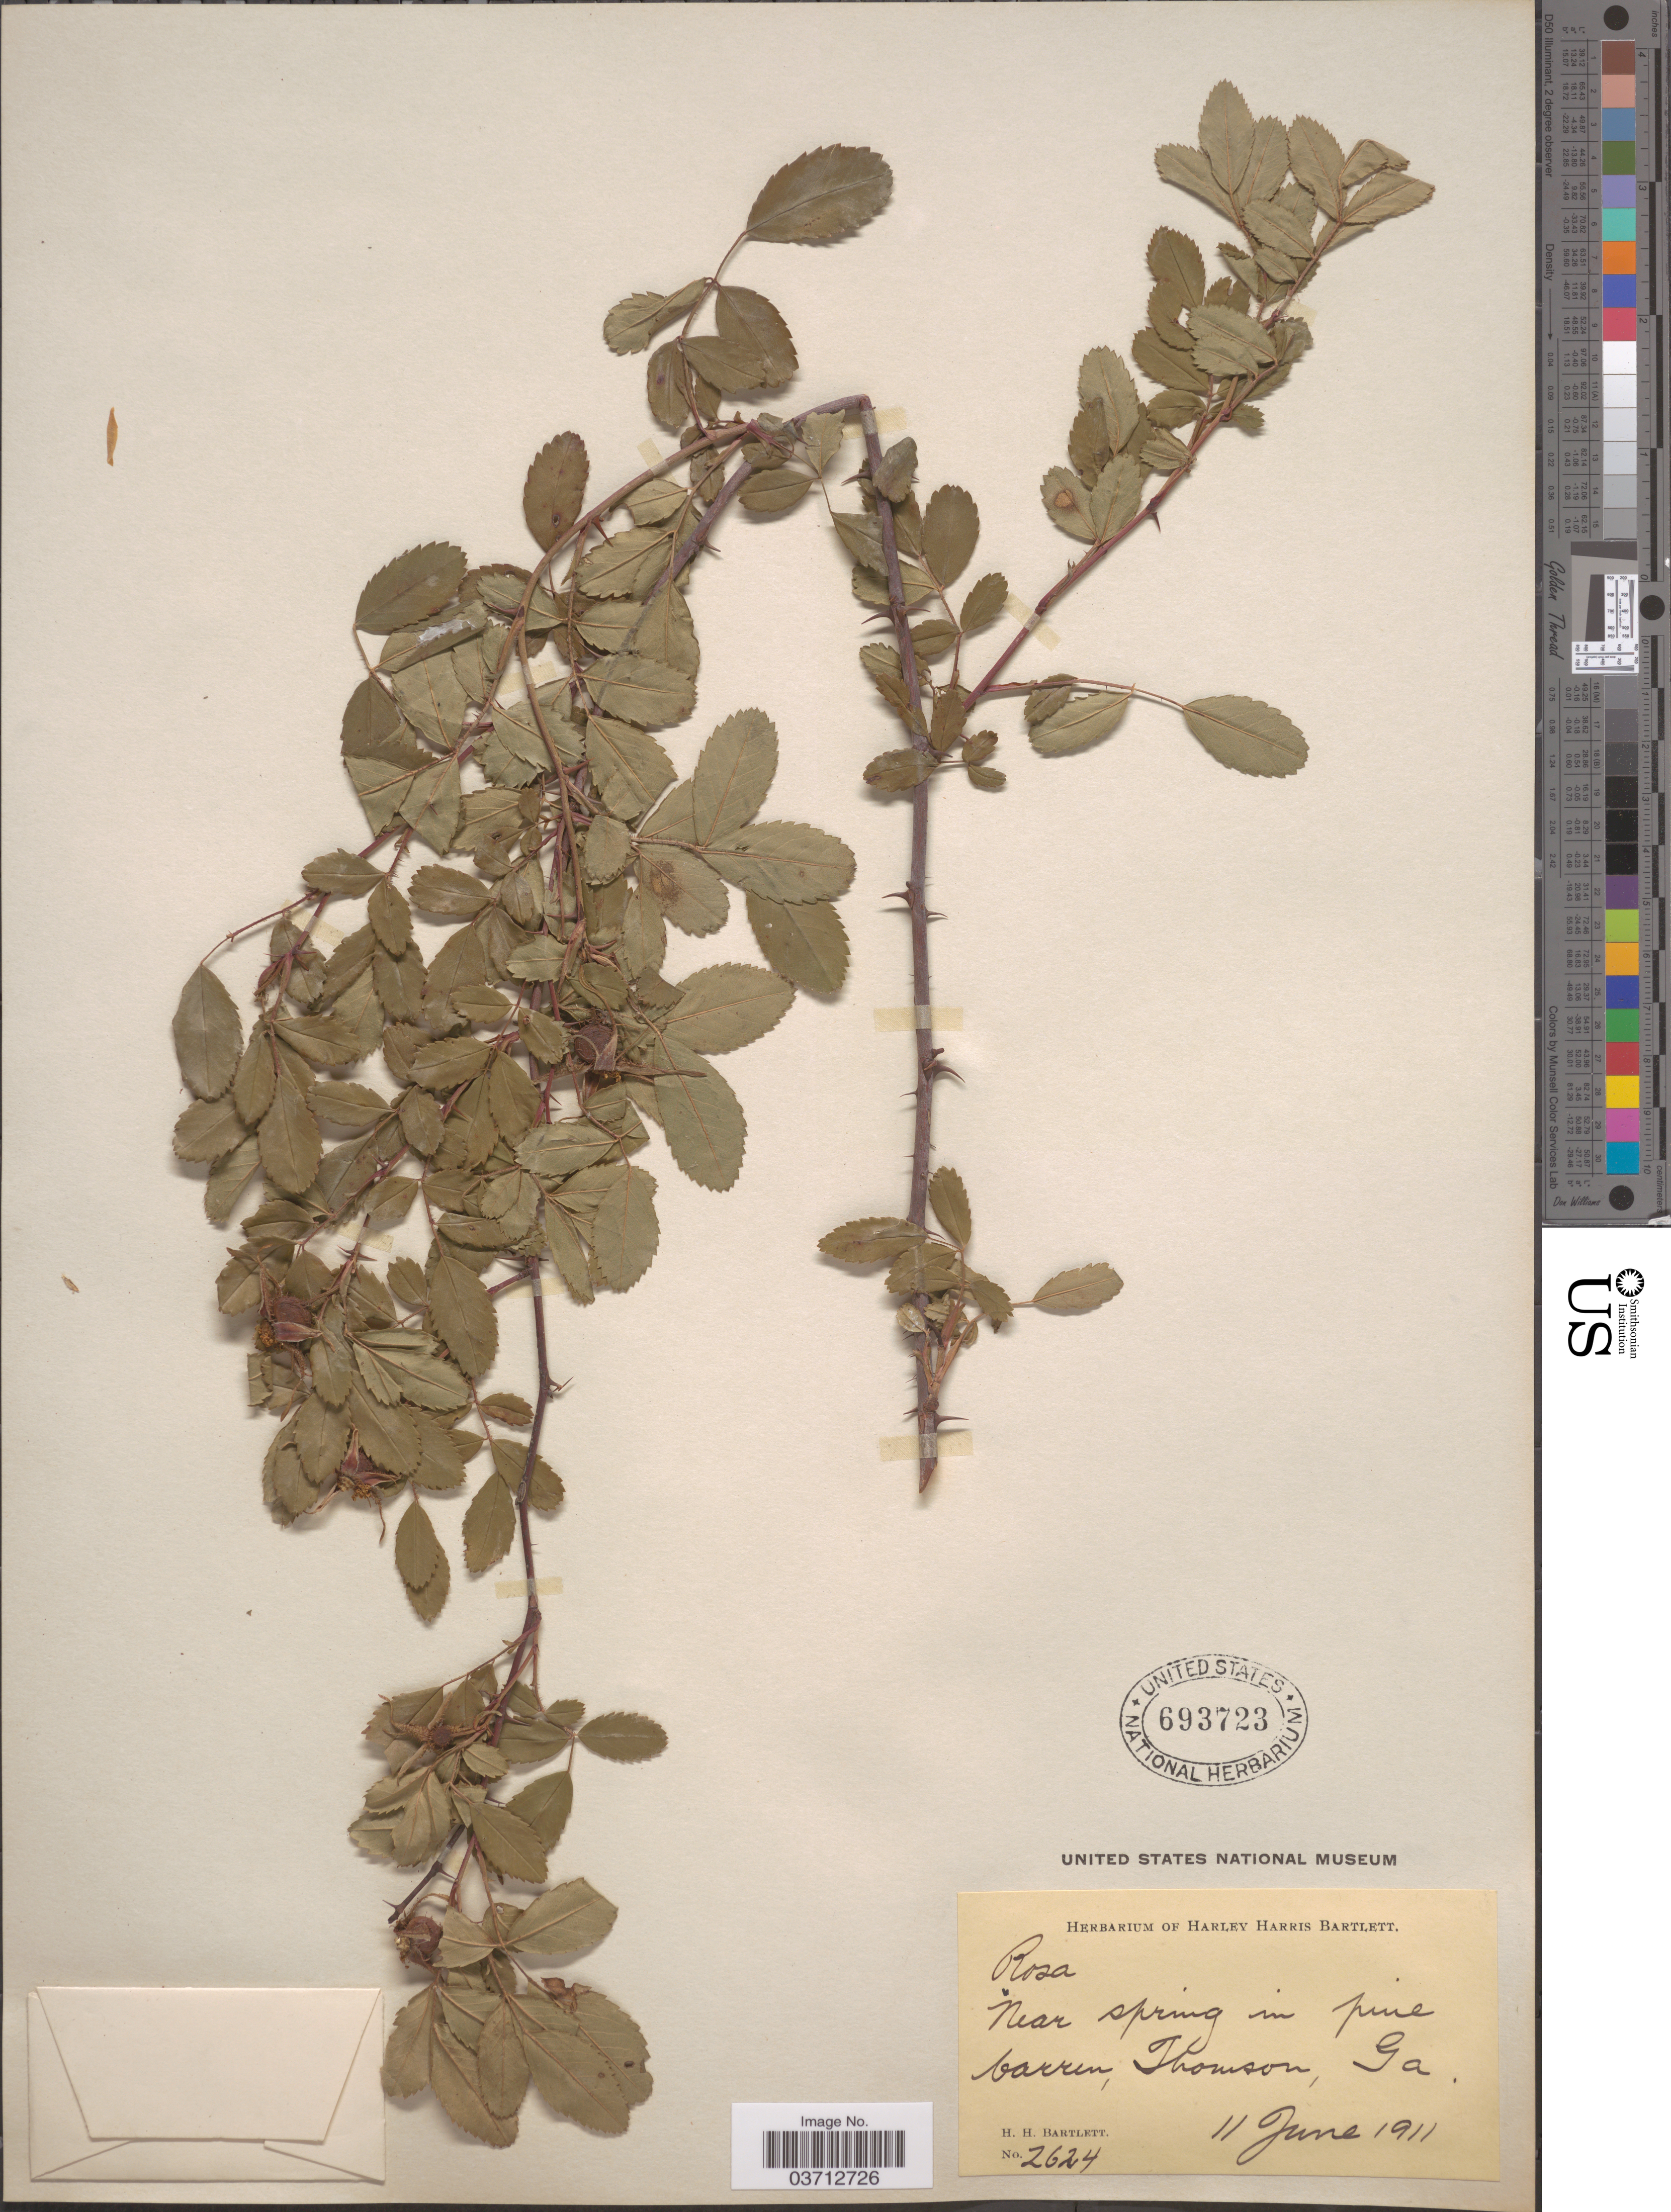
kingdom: Plantae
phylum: Tracheophyta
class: Magnoliopsida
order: Rosales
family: Rosaceae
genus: Rosa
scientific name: Rosa sp.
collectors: H. H. Bartlett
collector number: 2624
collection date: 1911-06-11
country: United States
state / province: Georgia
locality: Thomson.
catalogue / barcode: US 693723